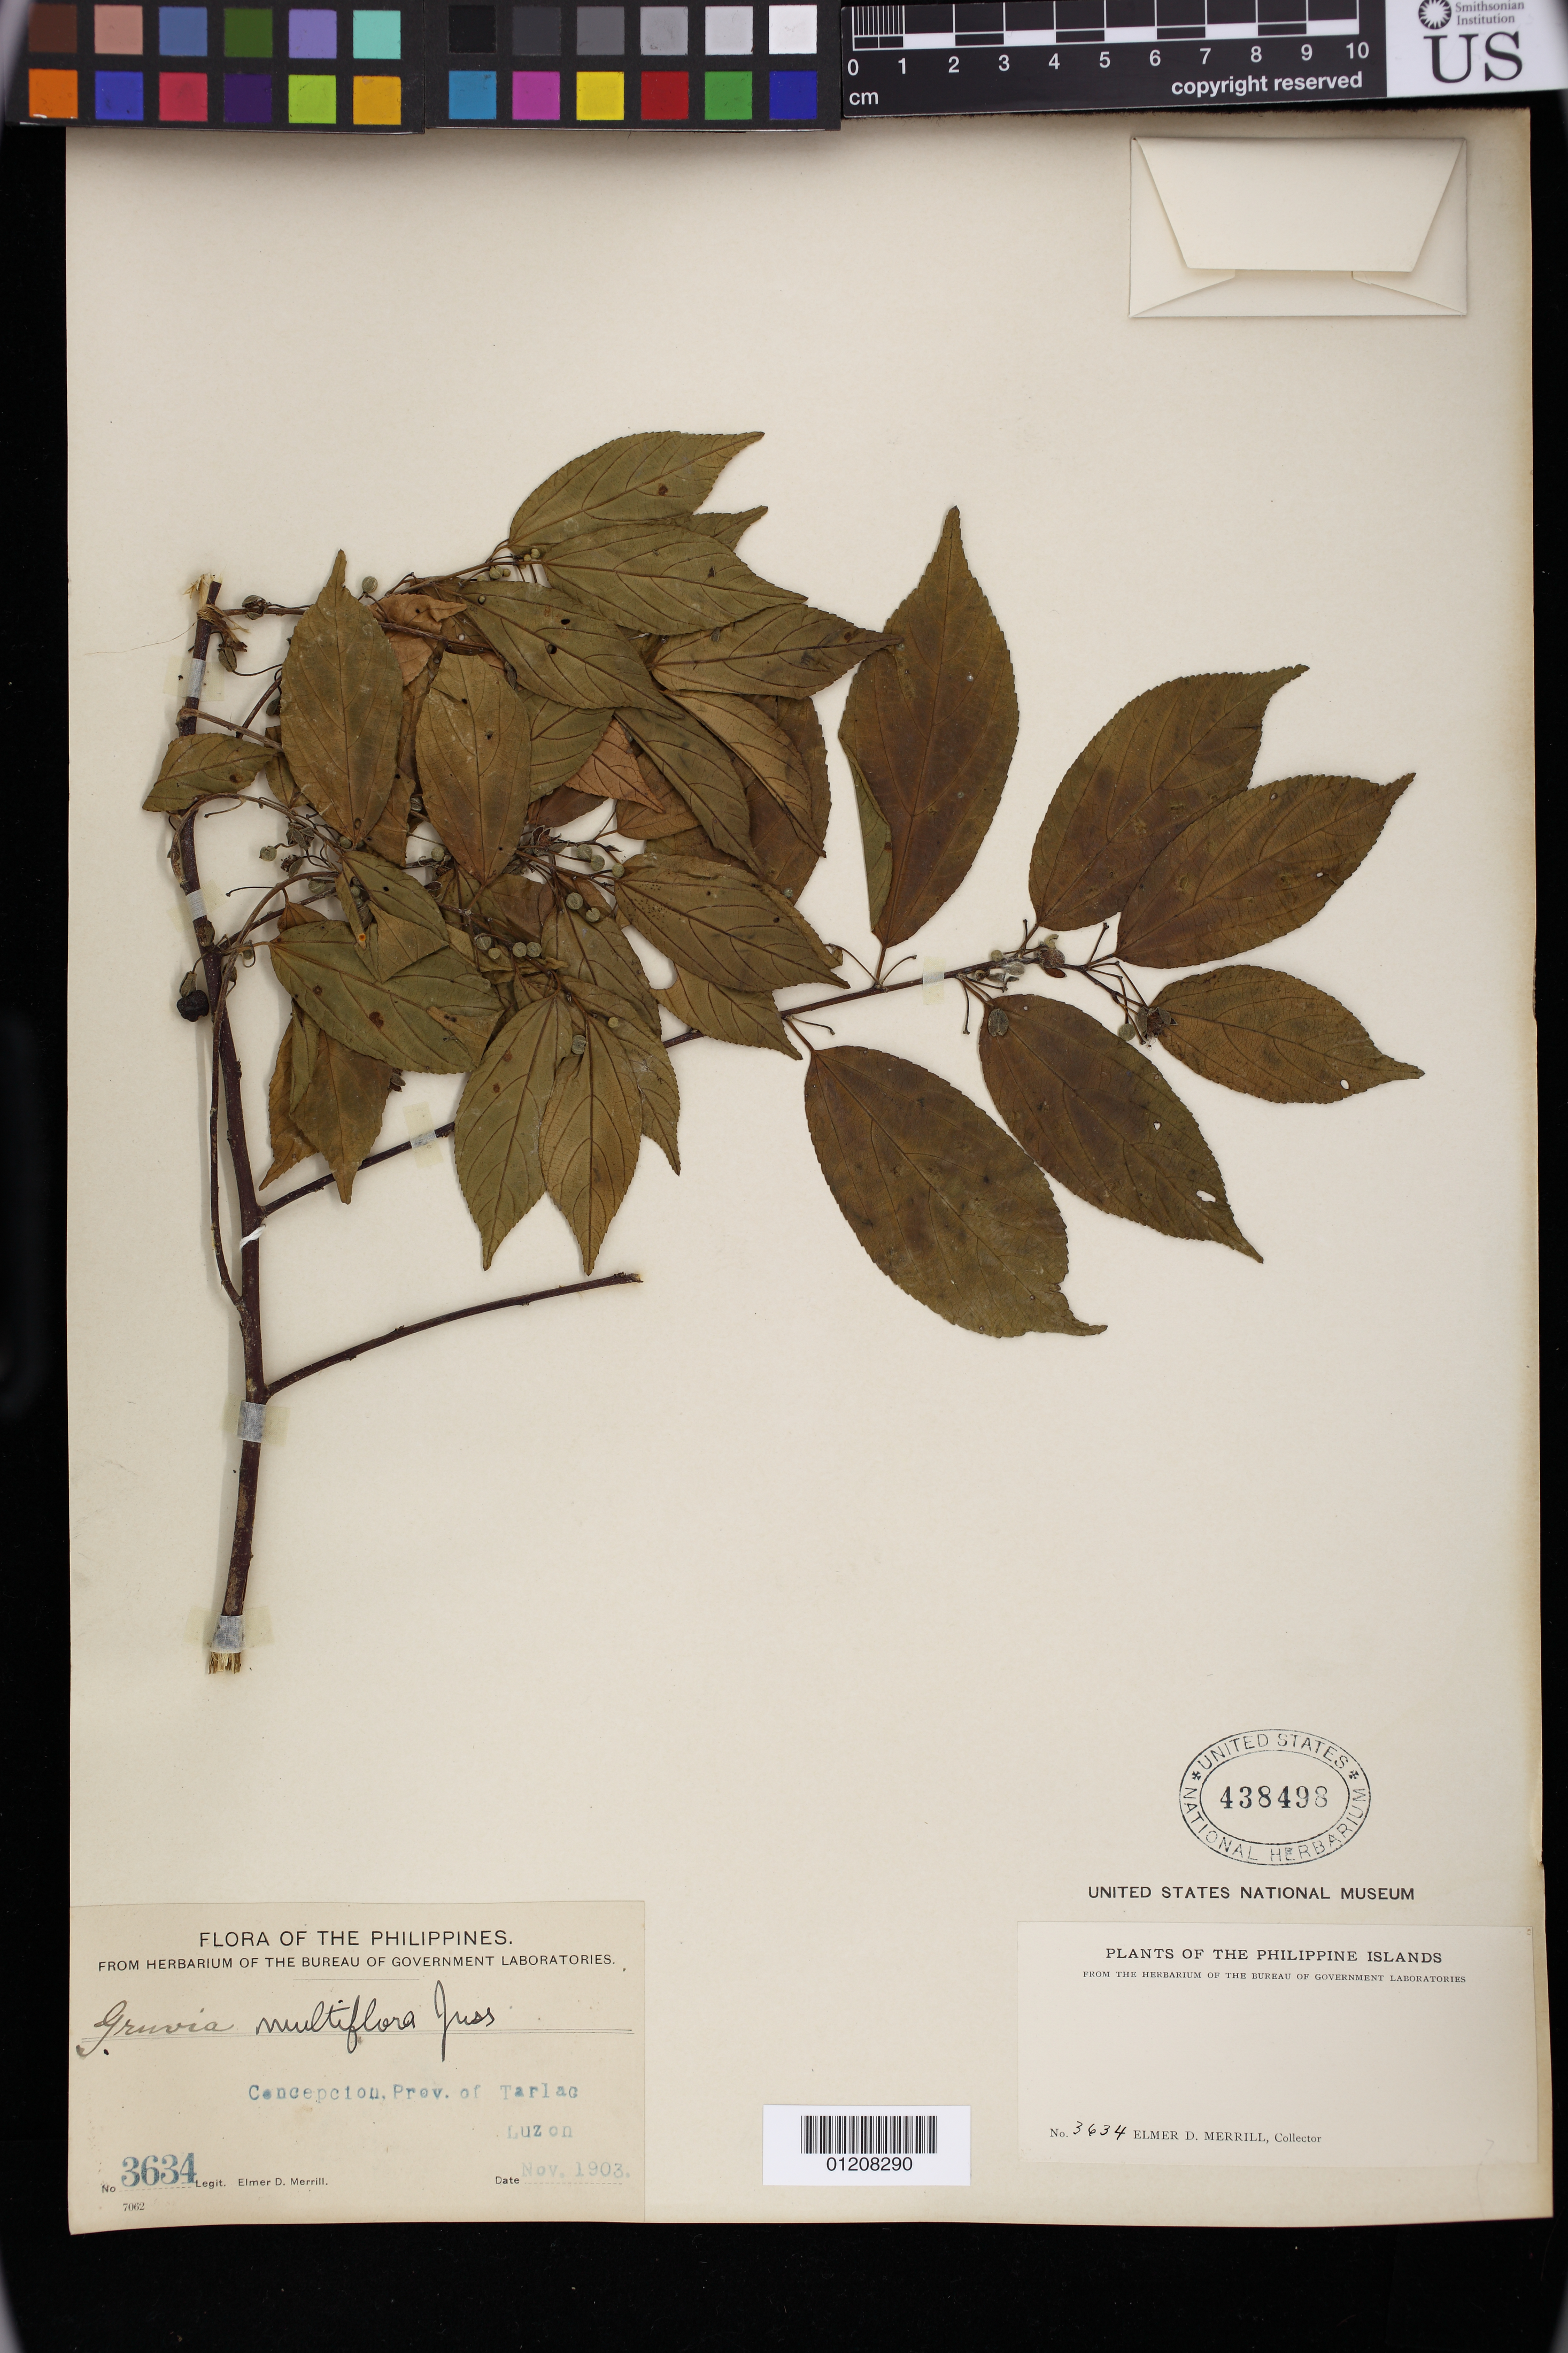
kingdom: Plantae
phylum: Tracheophyta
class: Magnoliopsida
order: Malvales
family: Malvaceae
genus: Grewia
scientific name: Grewia multiflora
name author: Juss.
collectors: E. D. Merrill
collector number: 3634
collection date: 1903-11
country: Philippines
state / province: Central Luzon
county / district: Tarlac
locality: Concepcion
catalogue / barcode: US 438498